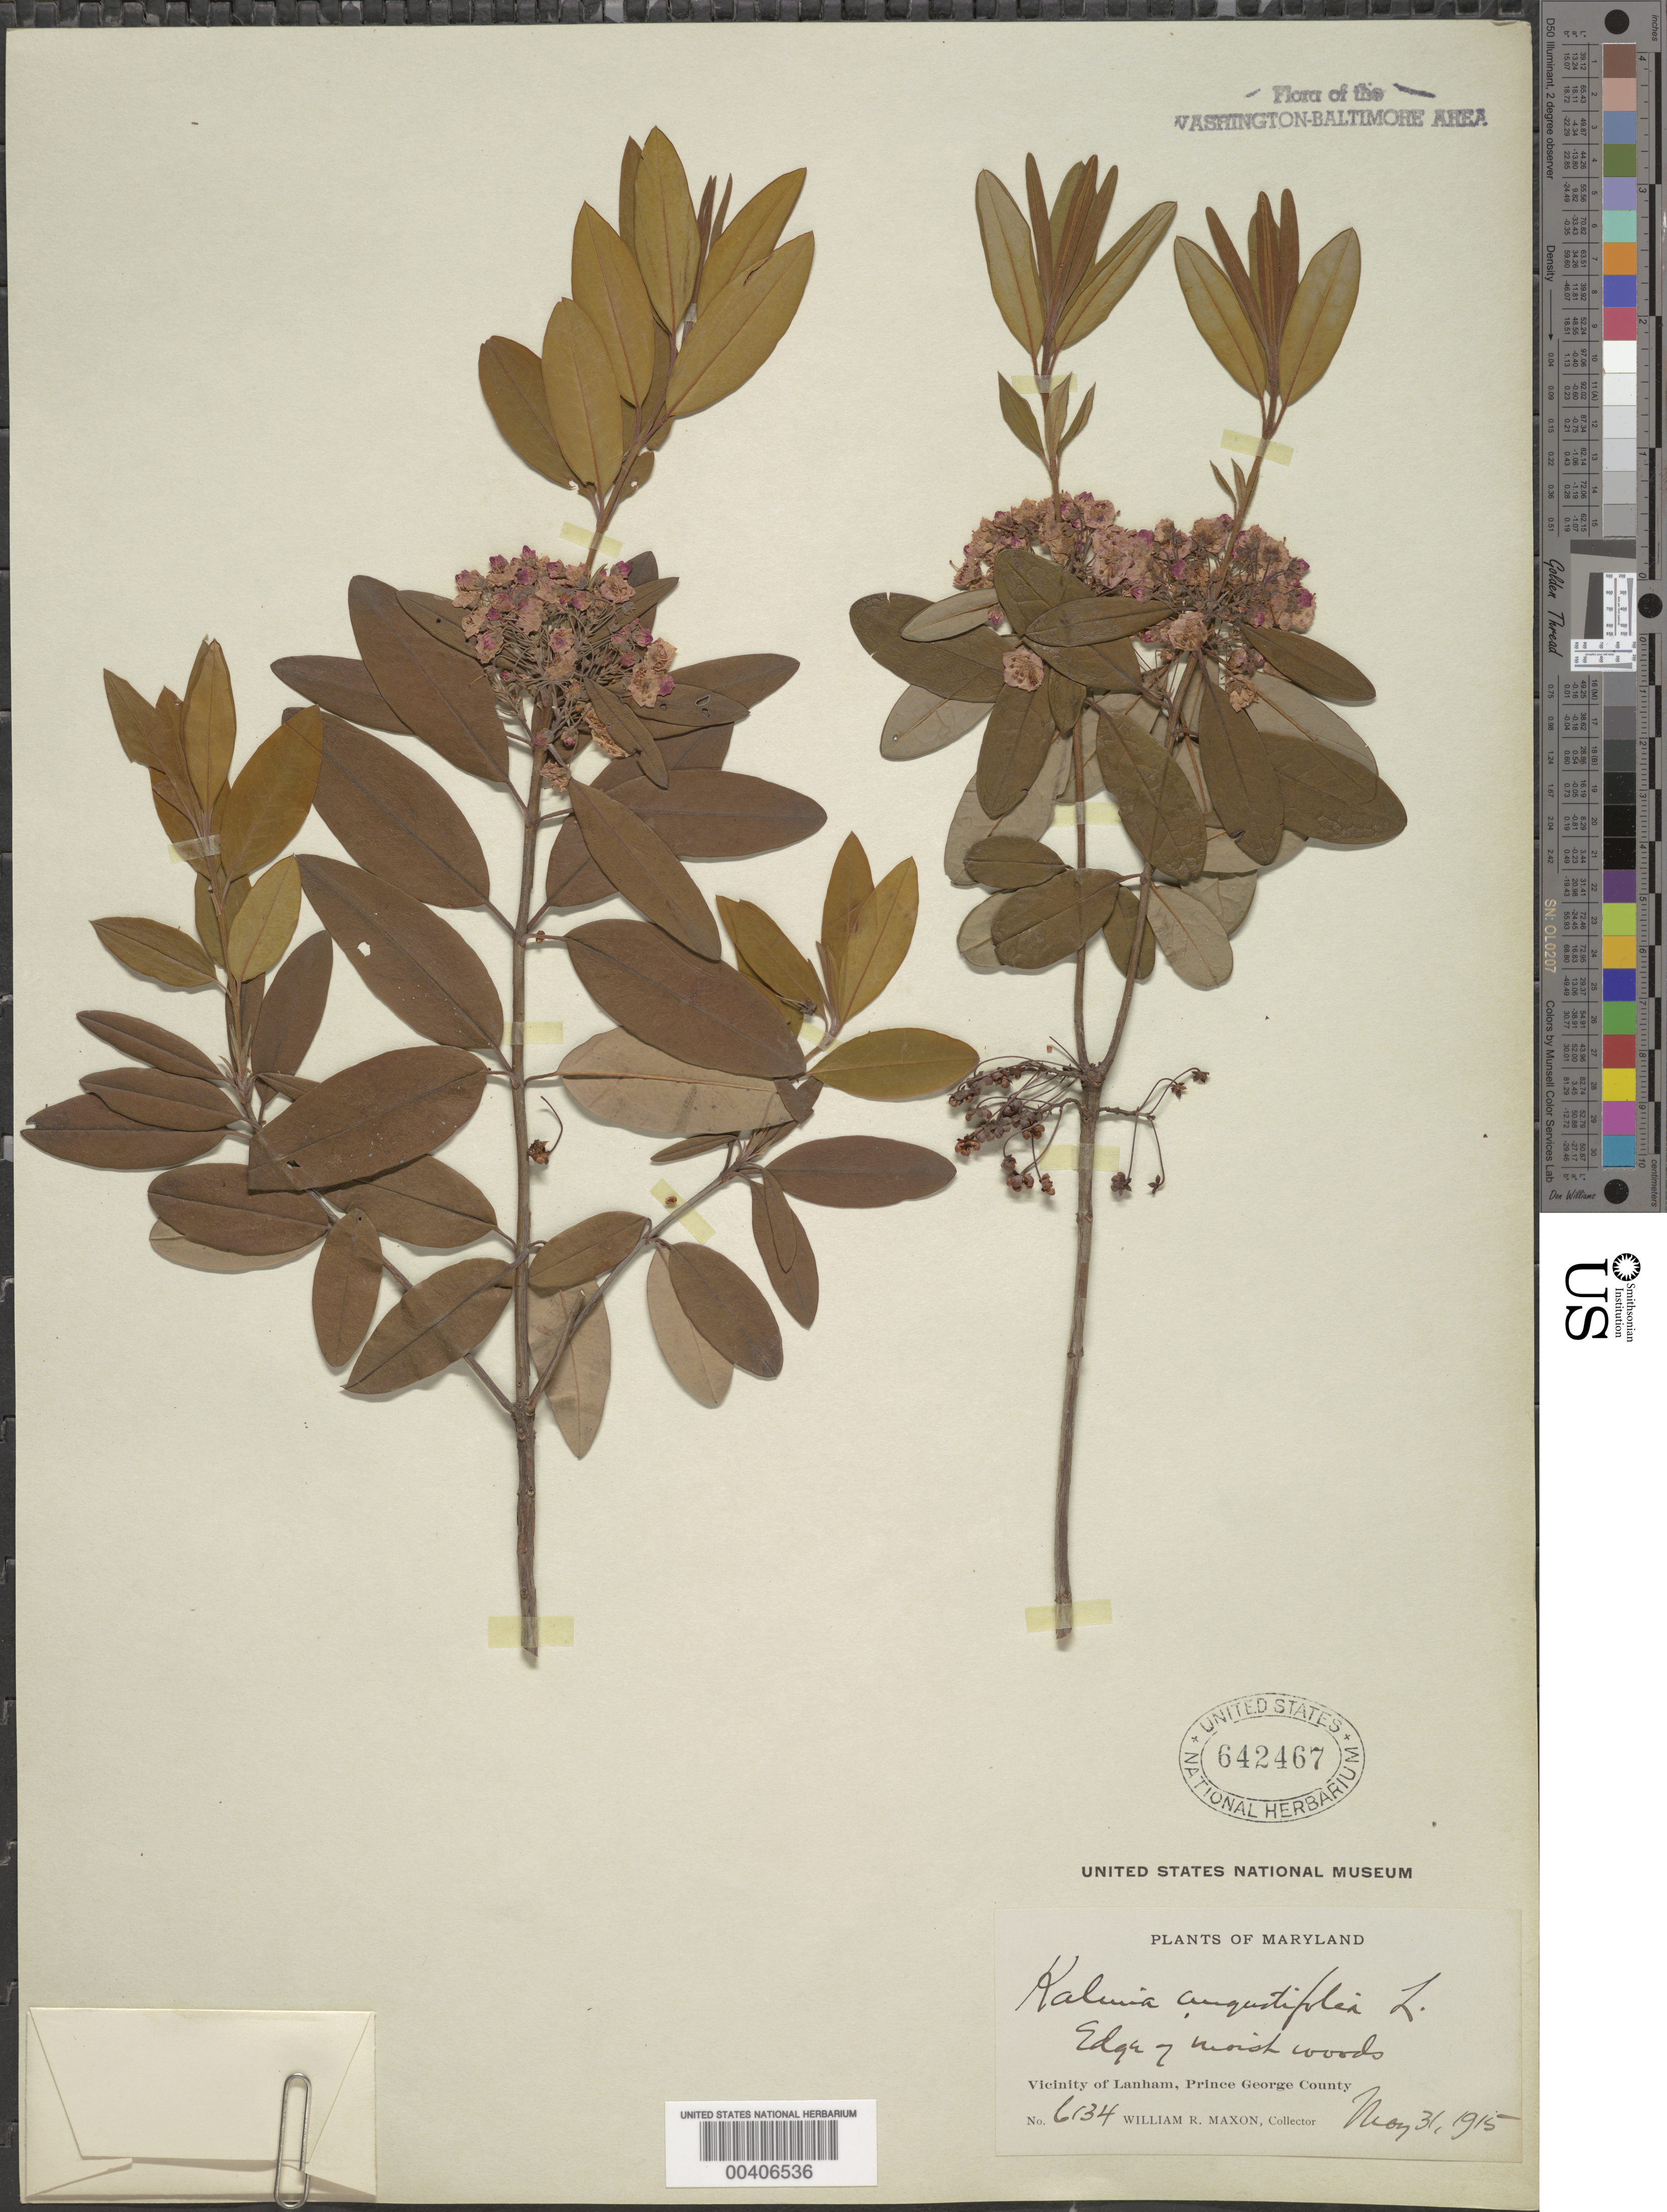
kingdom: Plantae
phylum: Tracheophyta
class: Magnoliopsida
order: Ericales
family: Ericaceae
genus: Kalmia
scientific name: Kalmia angustifolia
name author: L.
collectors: W. R. Maxon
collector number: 6134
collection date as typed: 31 May 1915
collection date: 1915-05-31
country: United States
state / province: Maryland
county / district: Prince George's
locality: Lanham vicinity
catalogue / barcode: US 642467